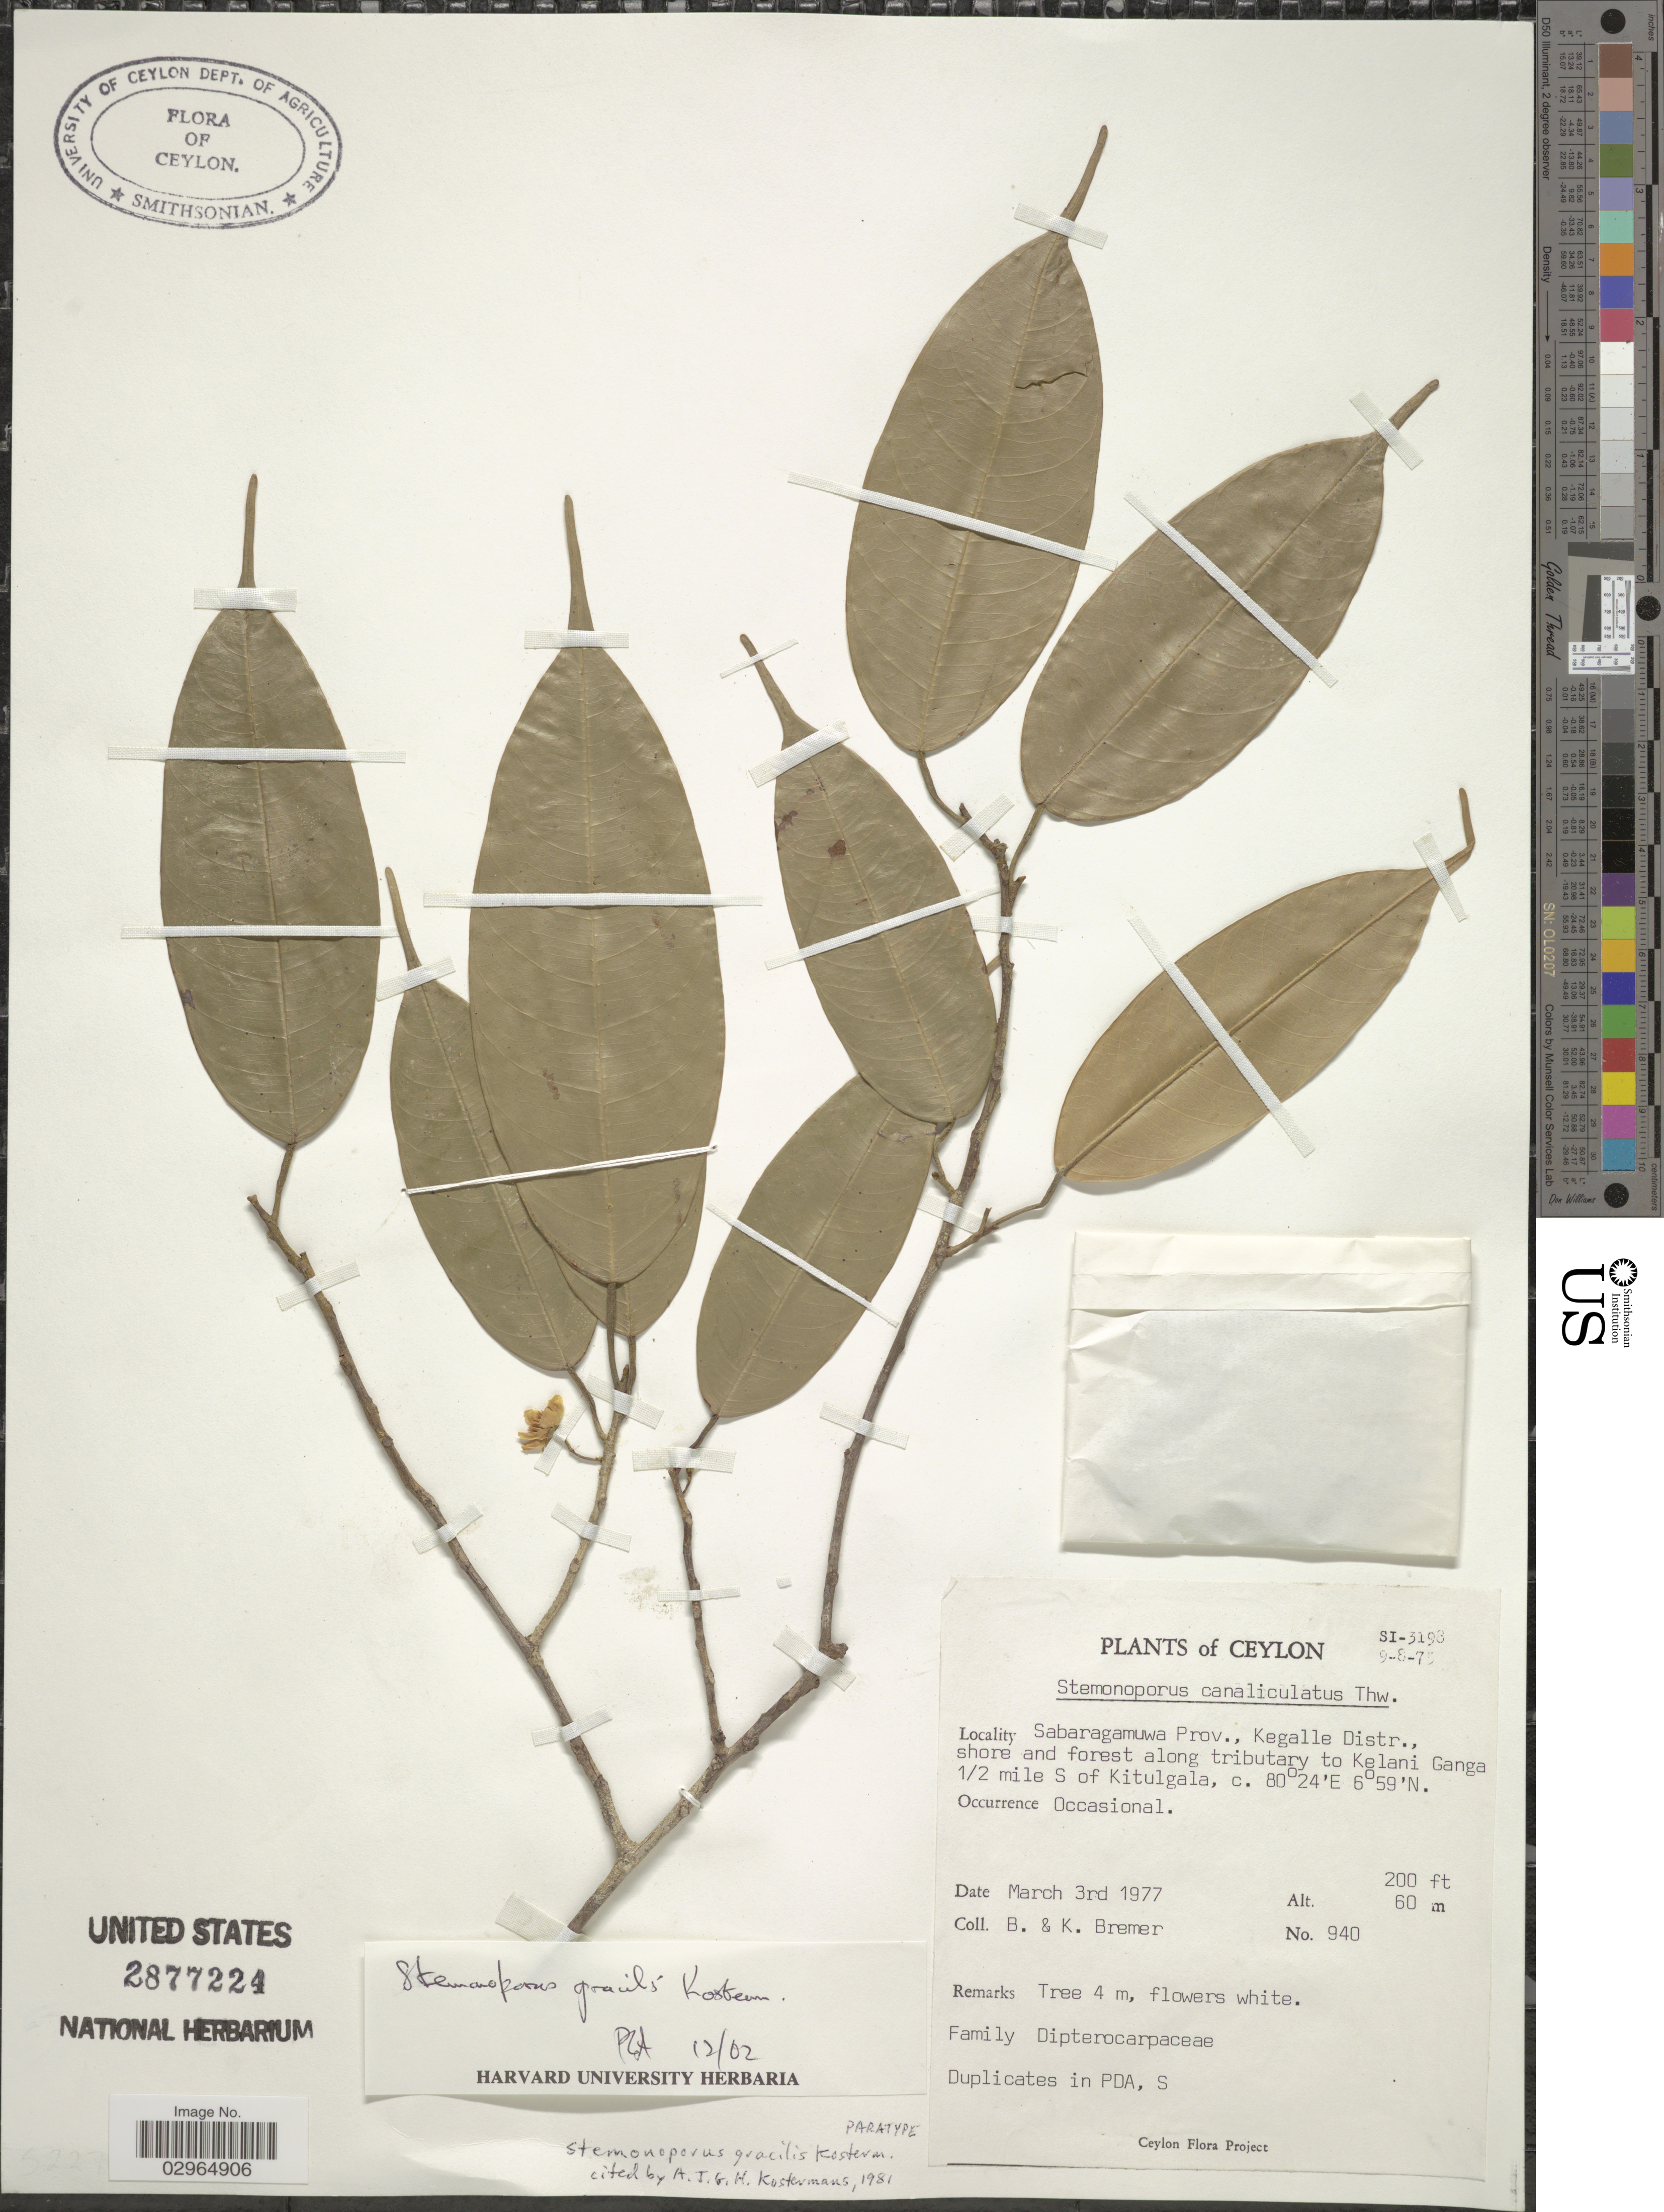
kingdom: Plantae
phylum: Tracheophyta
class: Magnoliopsida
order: Malvales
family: Dipterocarpaceae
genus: Stemonoporus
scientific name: Stemonoporus gracilis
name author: Kosterm.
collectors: B. Bremer & K. Bremer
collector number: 940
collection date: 1977-03-03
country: Sri Lanka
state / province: Sabaragamuwa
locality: Ceylon. Kegalle Distr., shore and forest along tributary to Kelani Ganga 1/2 mile S of Kitulgala.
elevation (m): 61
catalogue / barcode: US 2877224